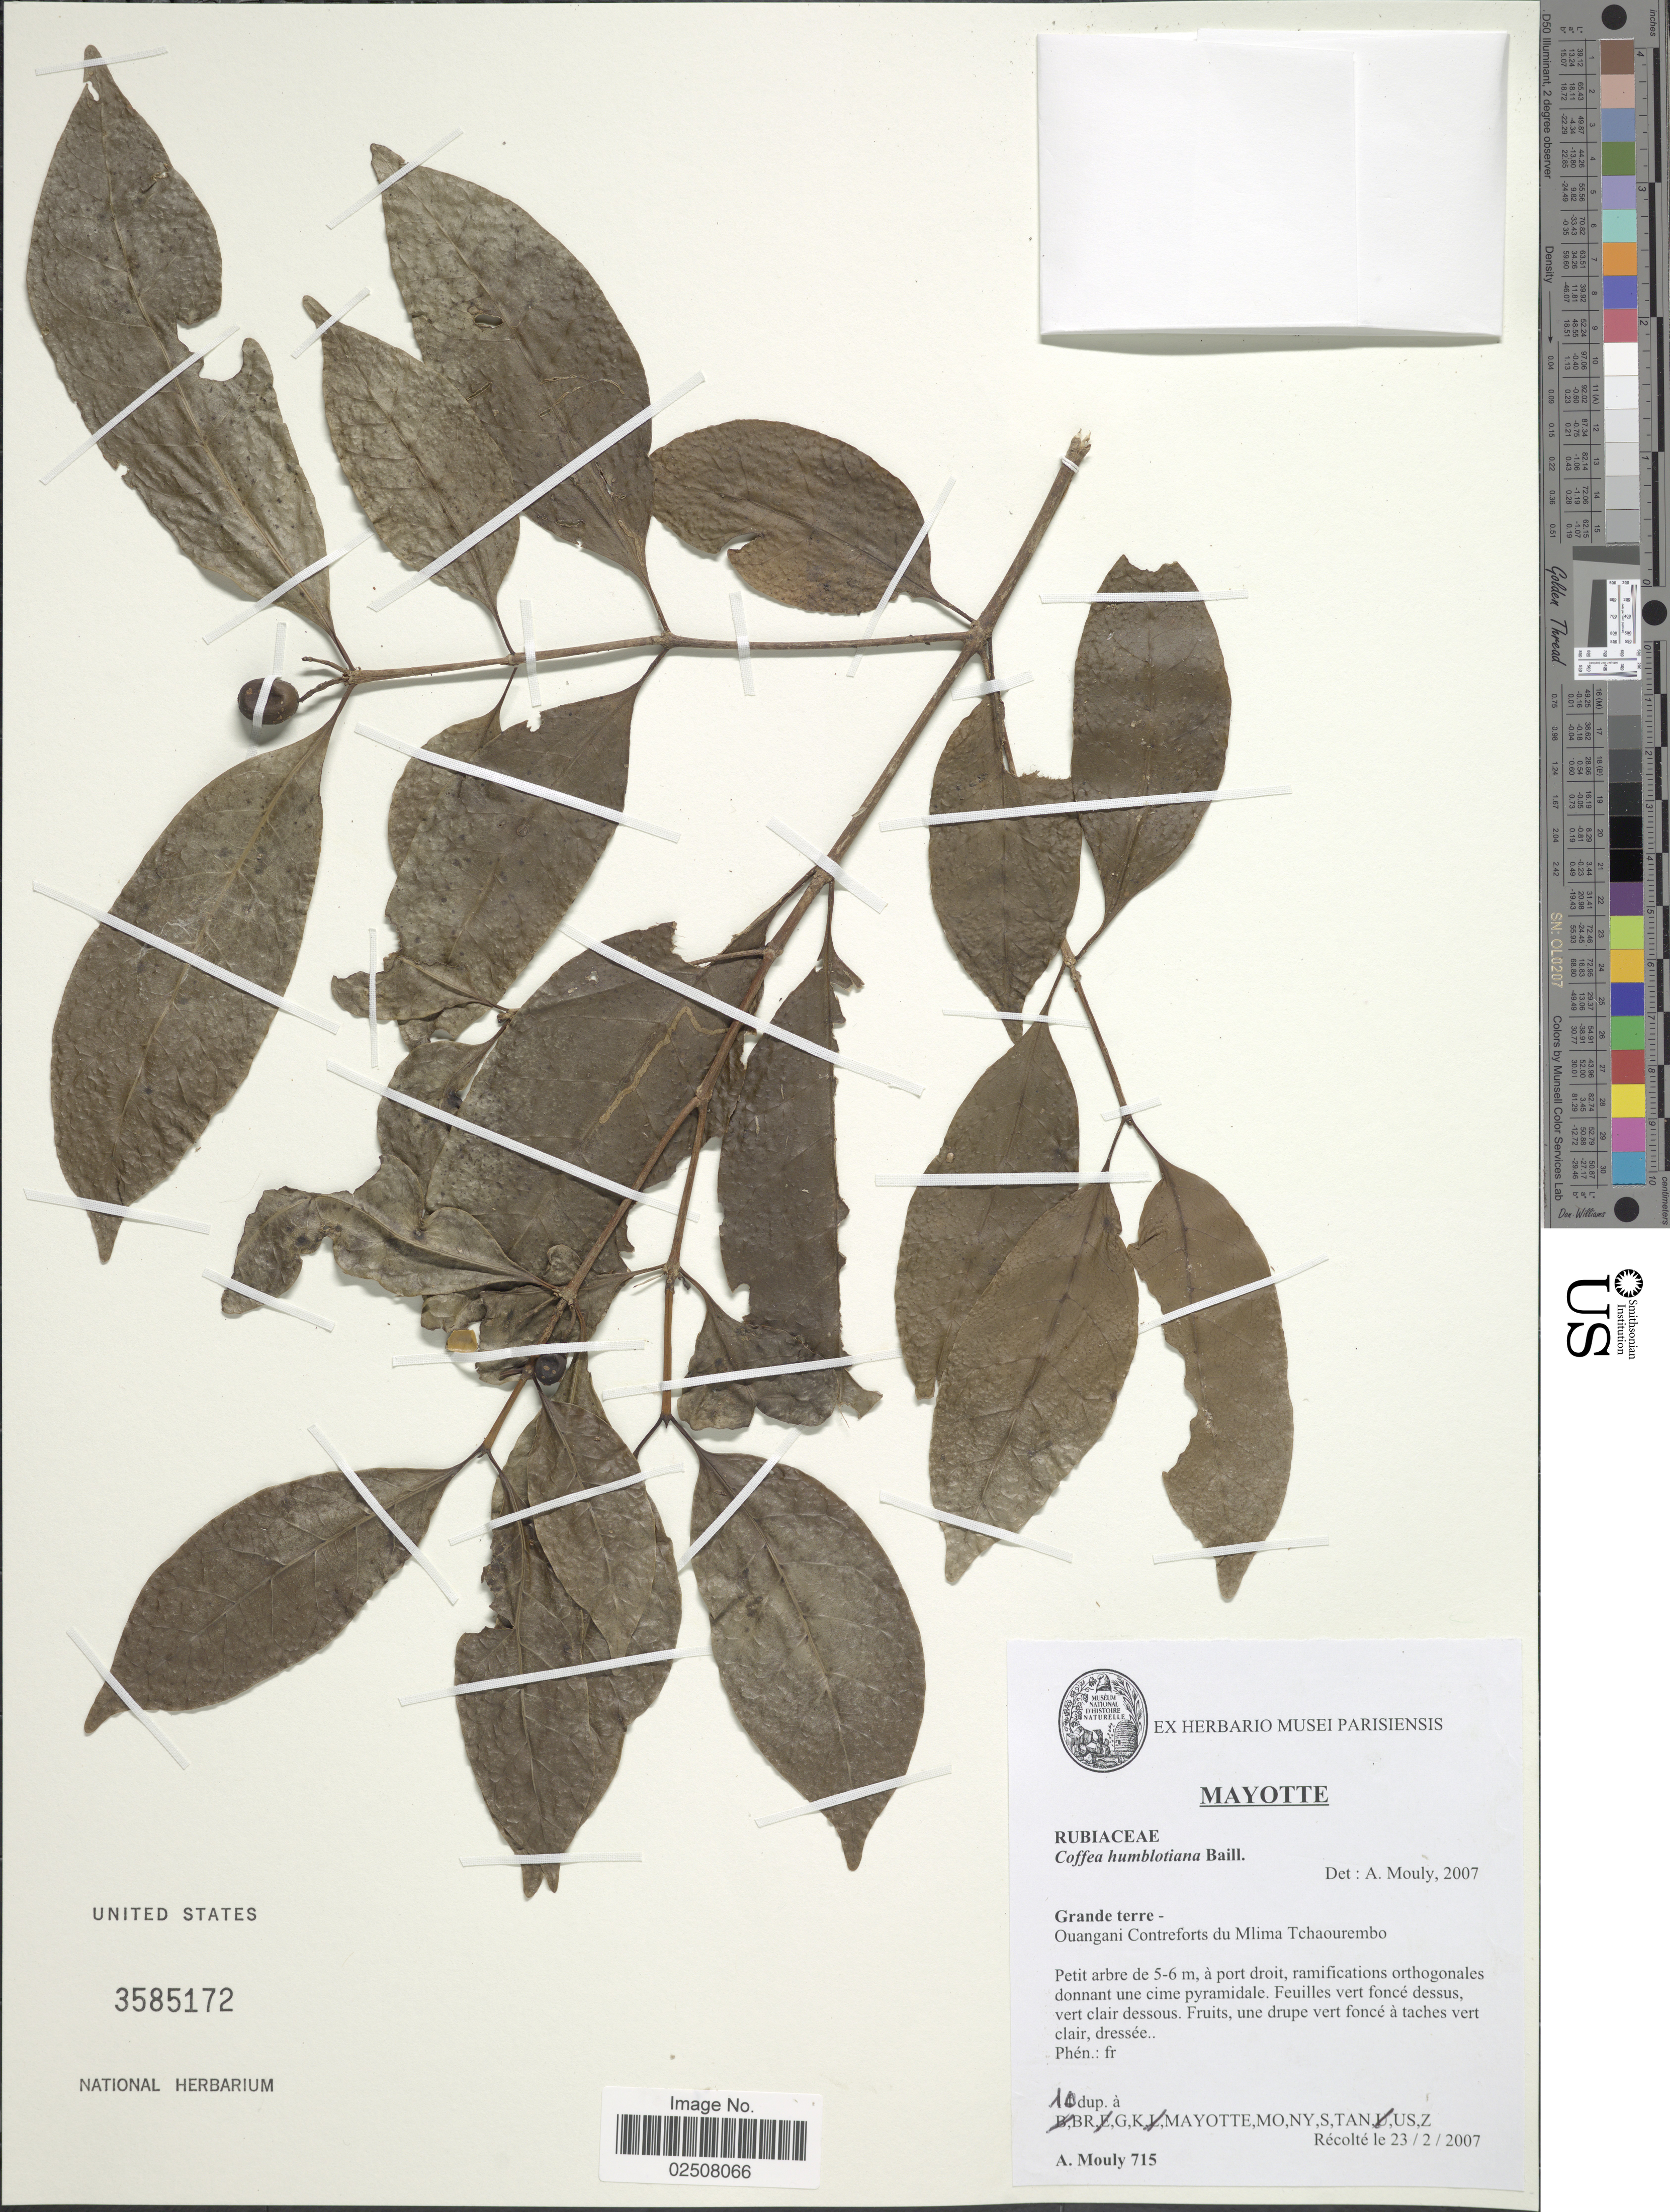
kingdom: Plantae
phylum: Tracheophyta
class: Magnoliopsida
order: Gentianales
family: Rubiaceae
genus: Coffea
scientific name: Coffea humblotiana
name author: Baill.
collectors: A. Mouly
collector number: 715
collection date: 2007-02-23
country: Comoros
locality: Grande terre - Ouangani Contreforts du Mlima Tchaourembo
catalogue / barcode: US 3585172